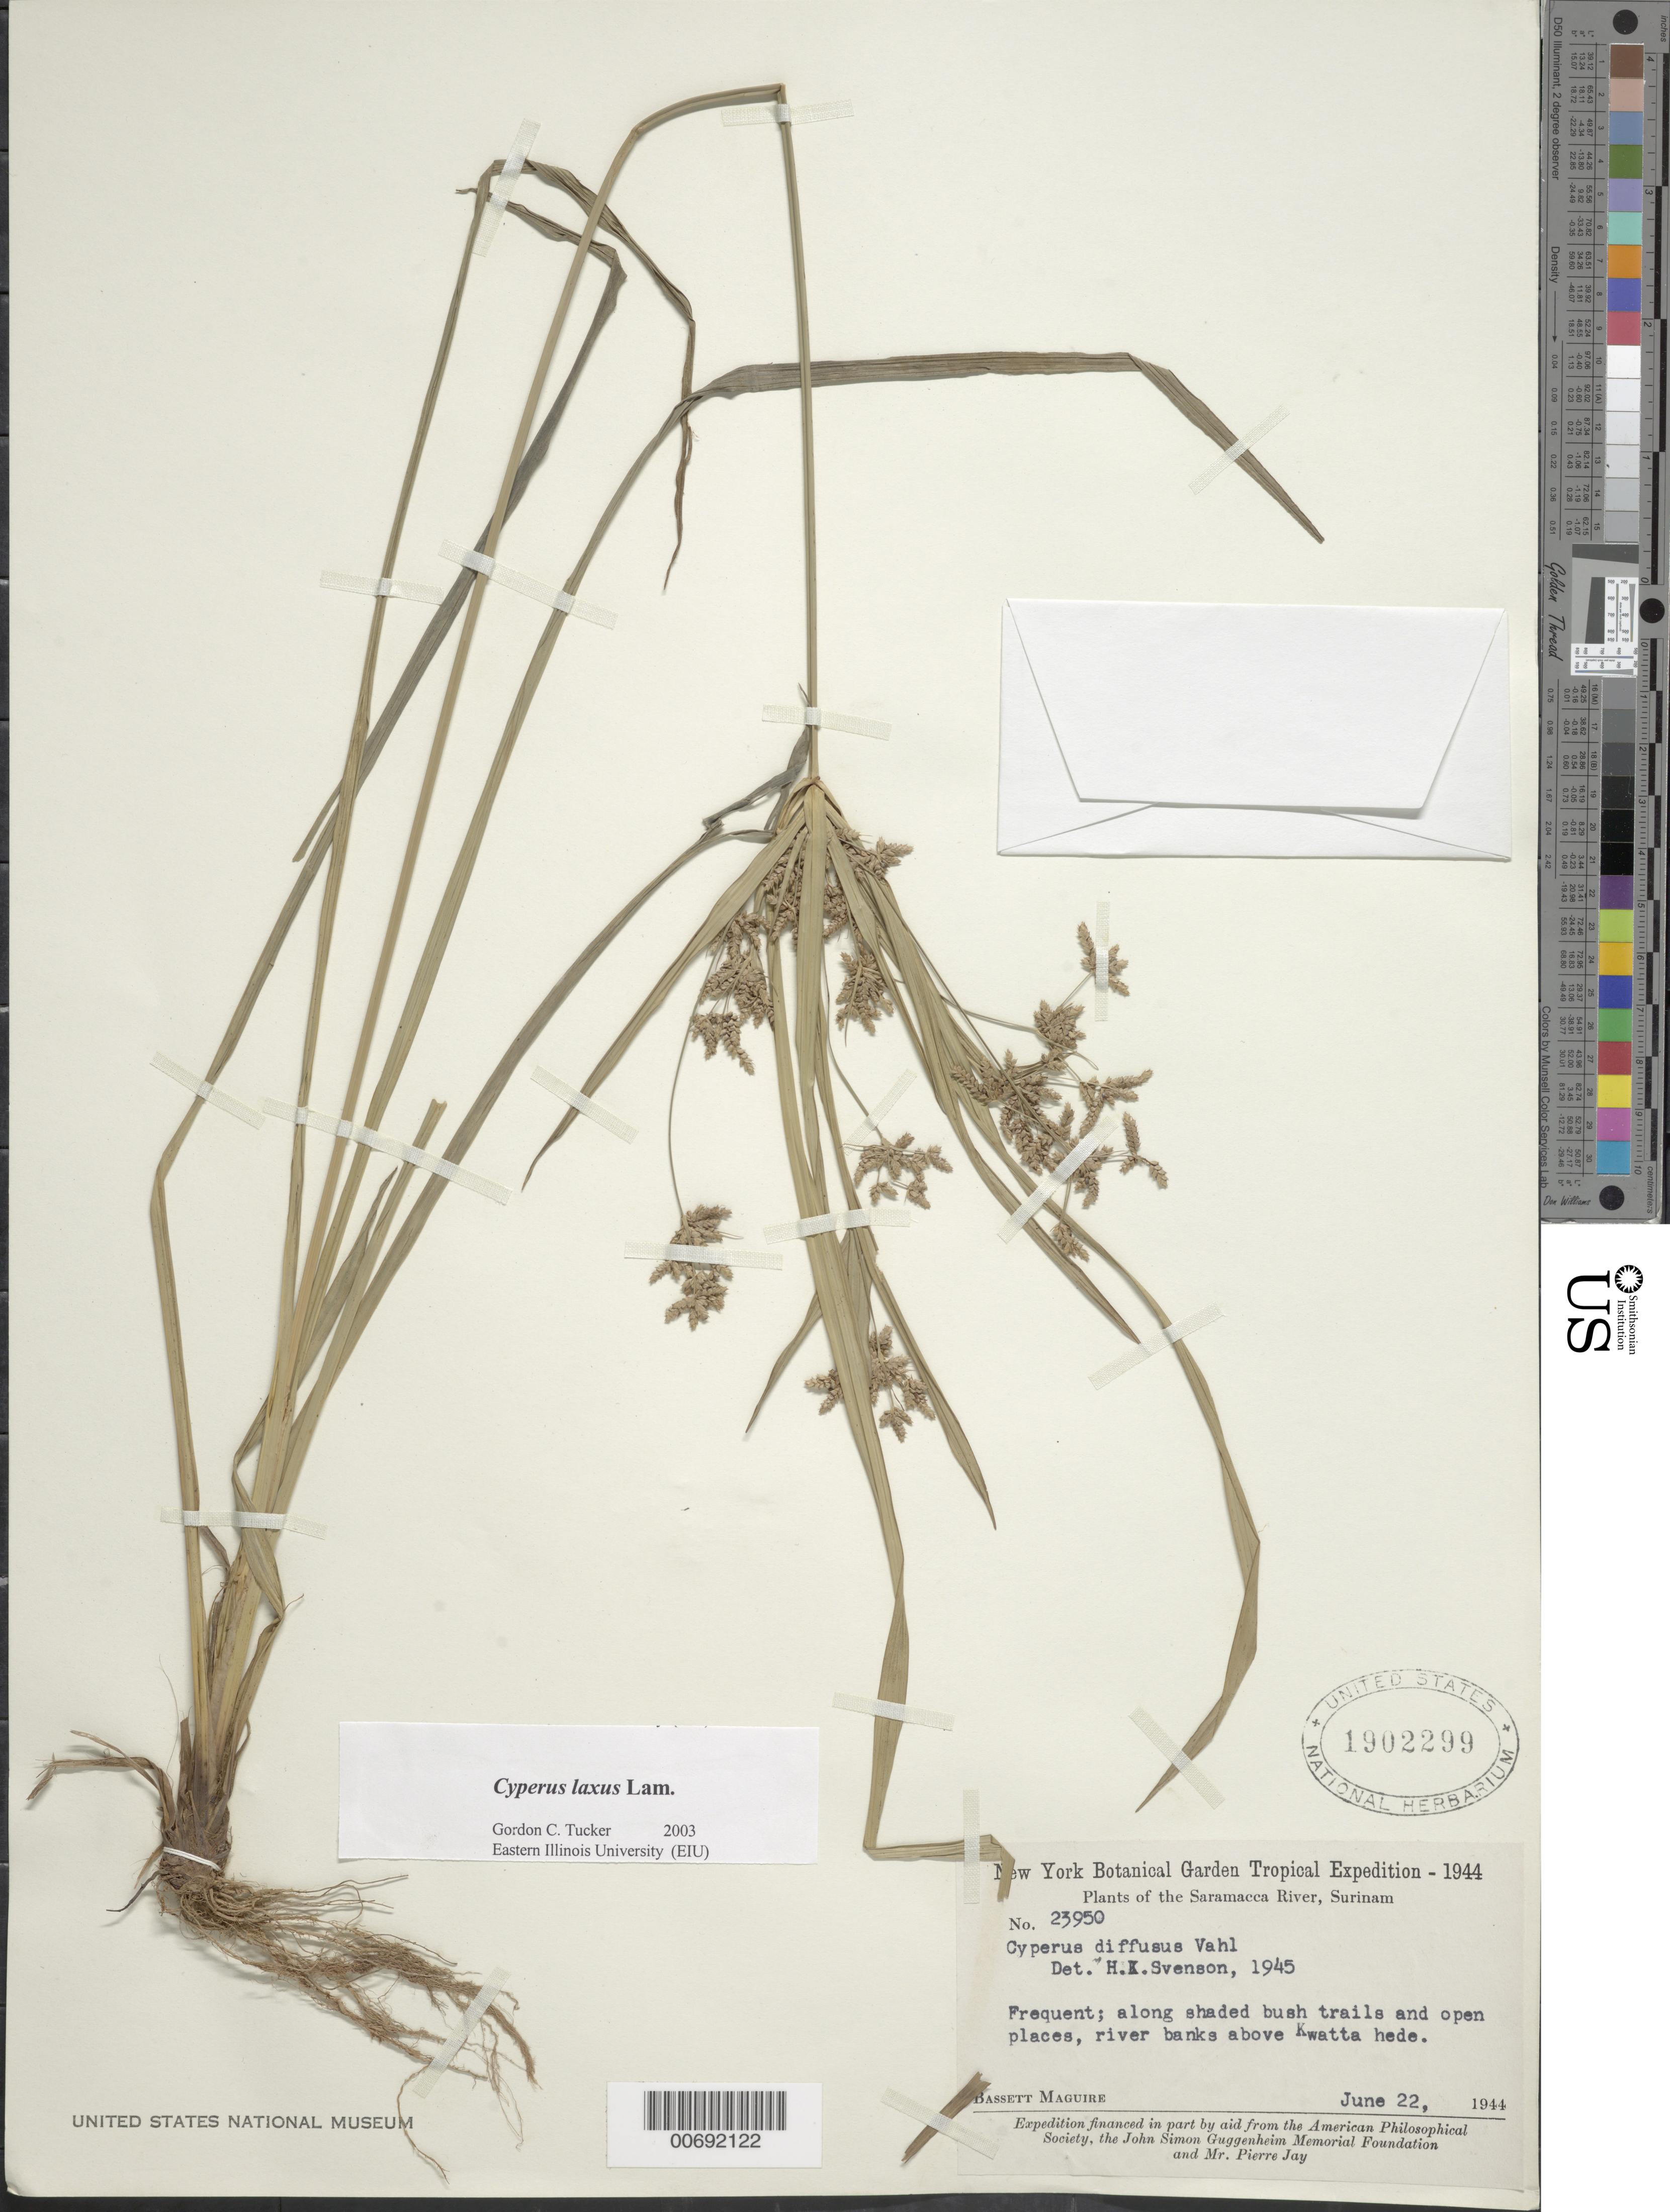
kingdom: Plantae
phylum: Tracheophyta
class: Liliopsida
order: Poales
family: Cyperaceae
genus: Cyperus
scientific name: Cyperus laxus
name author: Lam.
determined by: Tucker, G. C.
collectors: B. Maguire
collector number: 23950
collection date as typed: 22-Jun-44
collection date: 1944-06-22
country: Suriname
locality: Kwatta hede village, Saramacca River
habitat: Along shaded bush trails & open places; river banks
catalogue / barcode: US 1902299